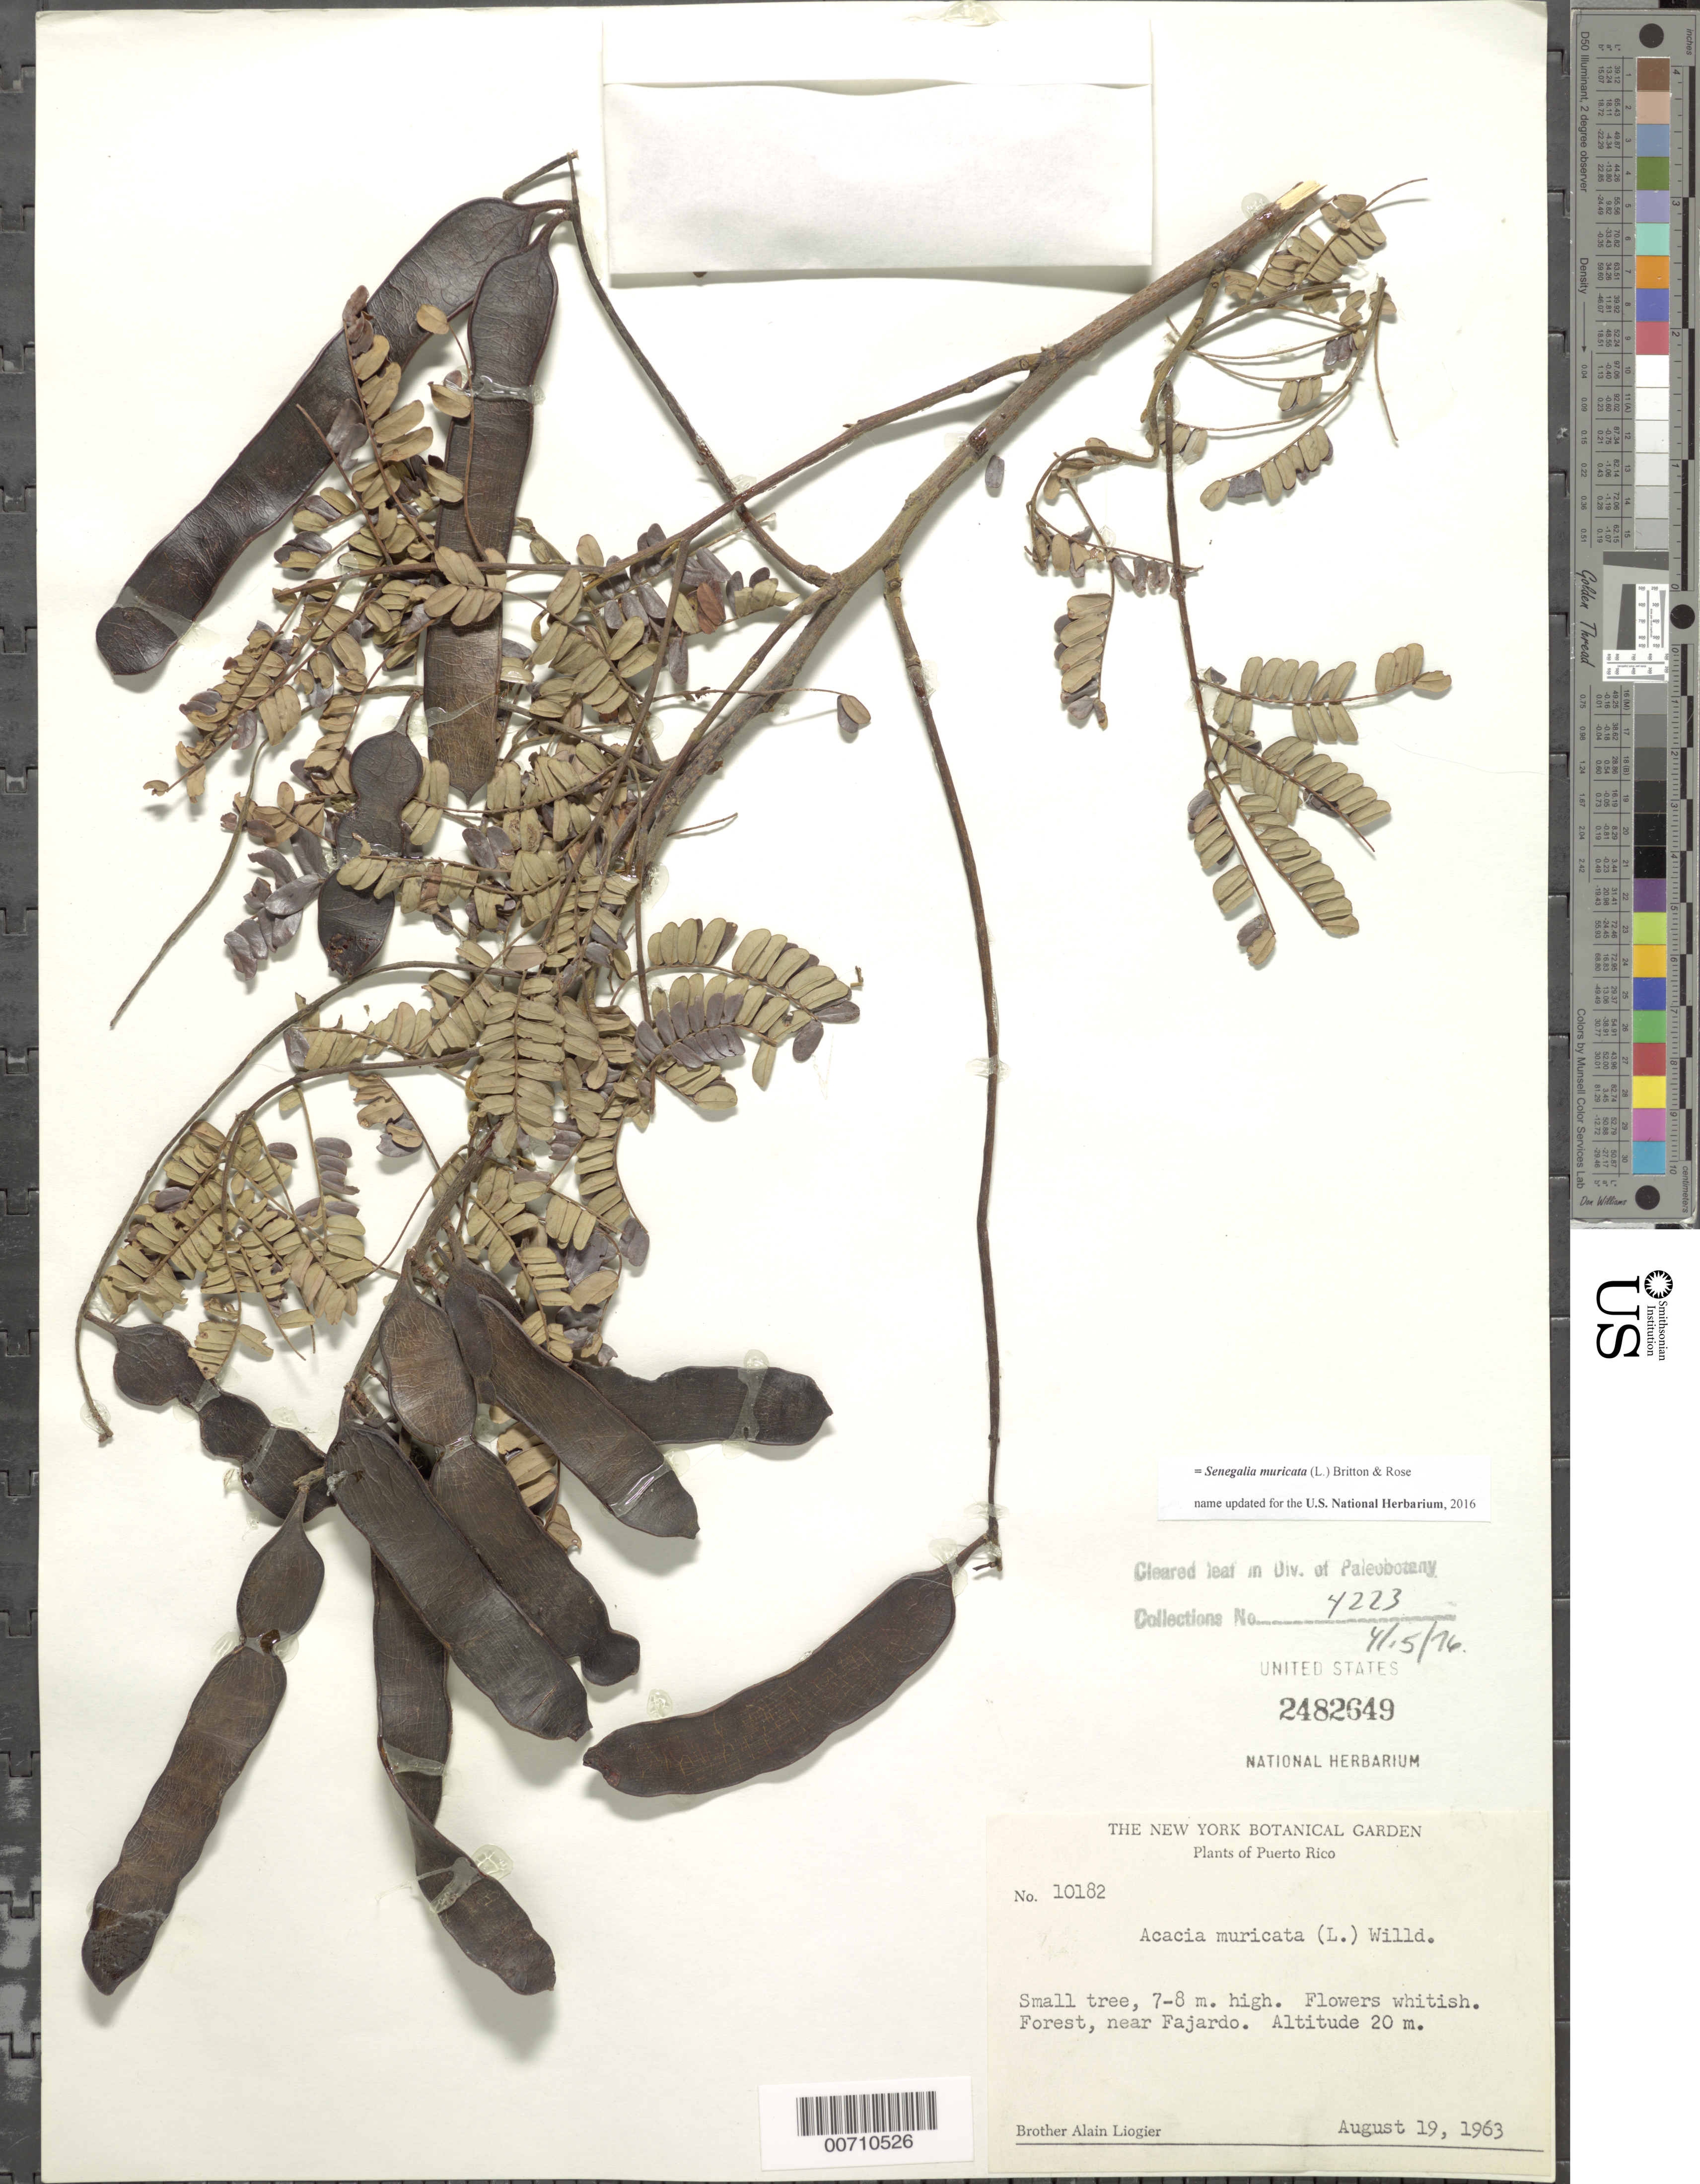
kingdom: Plantae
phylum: Tracheophyta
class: Magnoliopsida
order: Fabales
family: Fabaceae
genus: Parasenegalia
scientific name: Parasenegalia muricata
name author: (L.) Seigler & Ebinger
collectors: A. H. Liogier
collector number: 10182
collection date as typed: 19 Aug 1963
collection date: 1963-08-19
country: Puerto Rico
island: Greater Antilles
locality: Fajardo, near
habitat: Forest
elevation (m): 20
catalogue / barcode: US 2482649